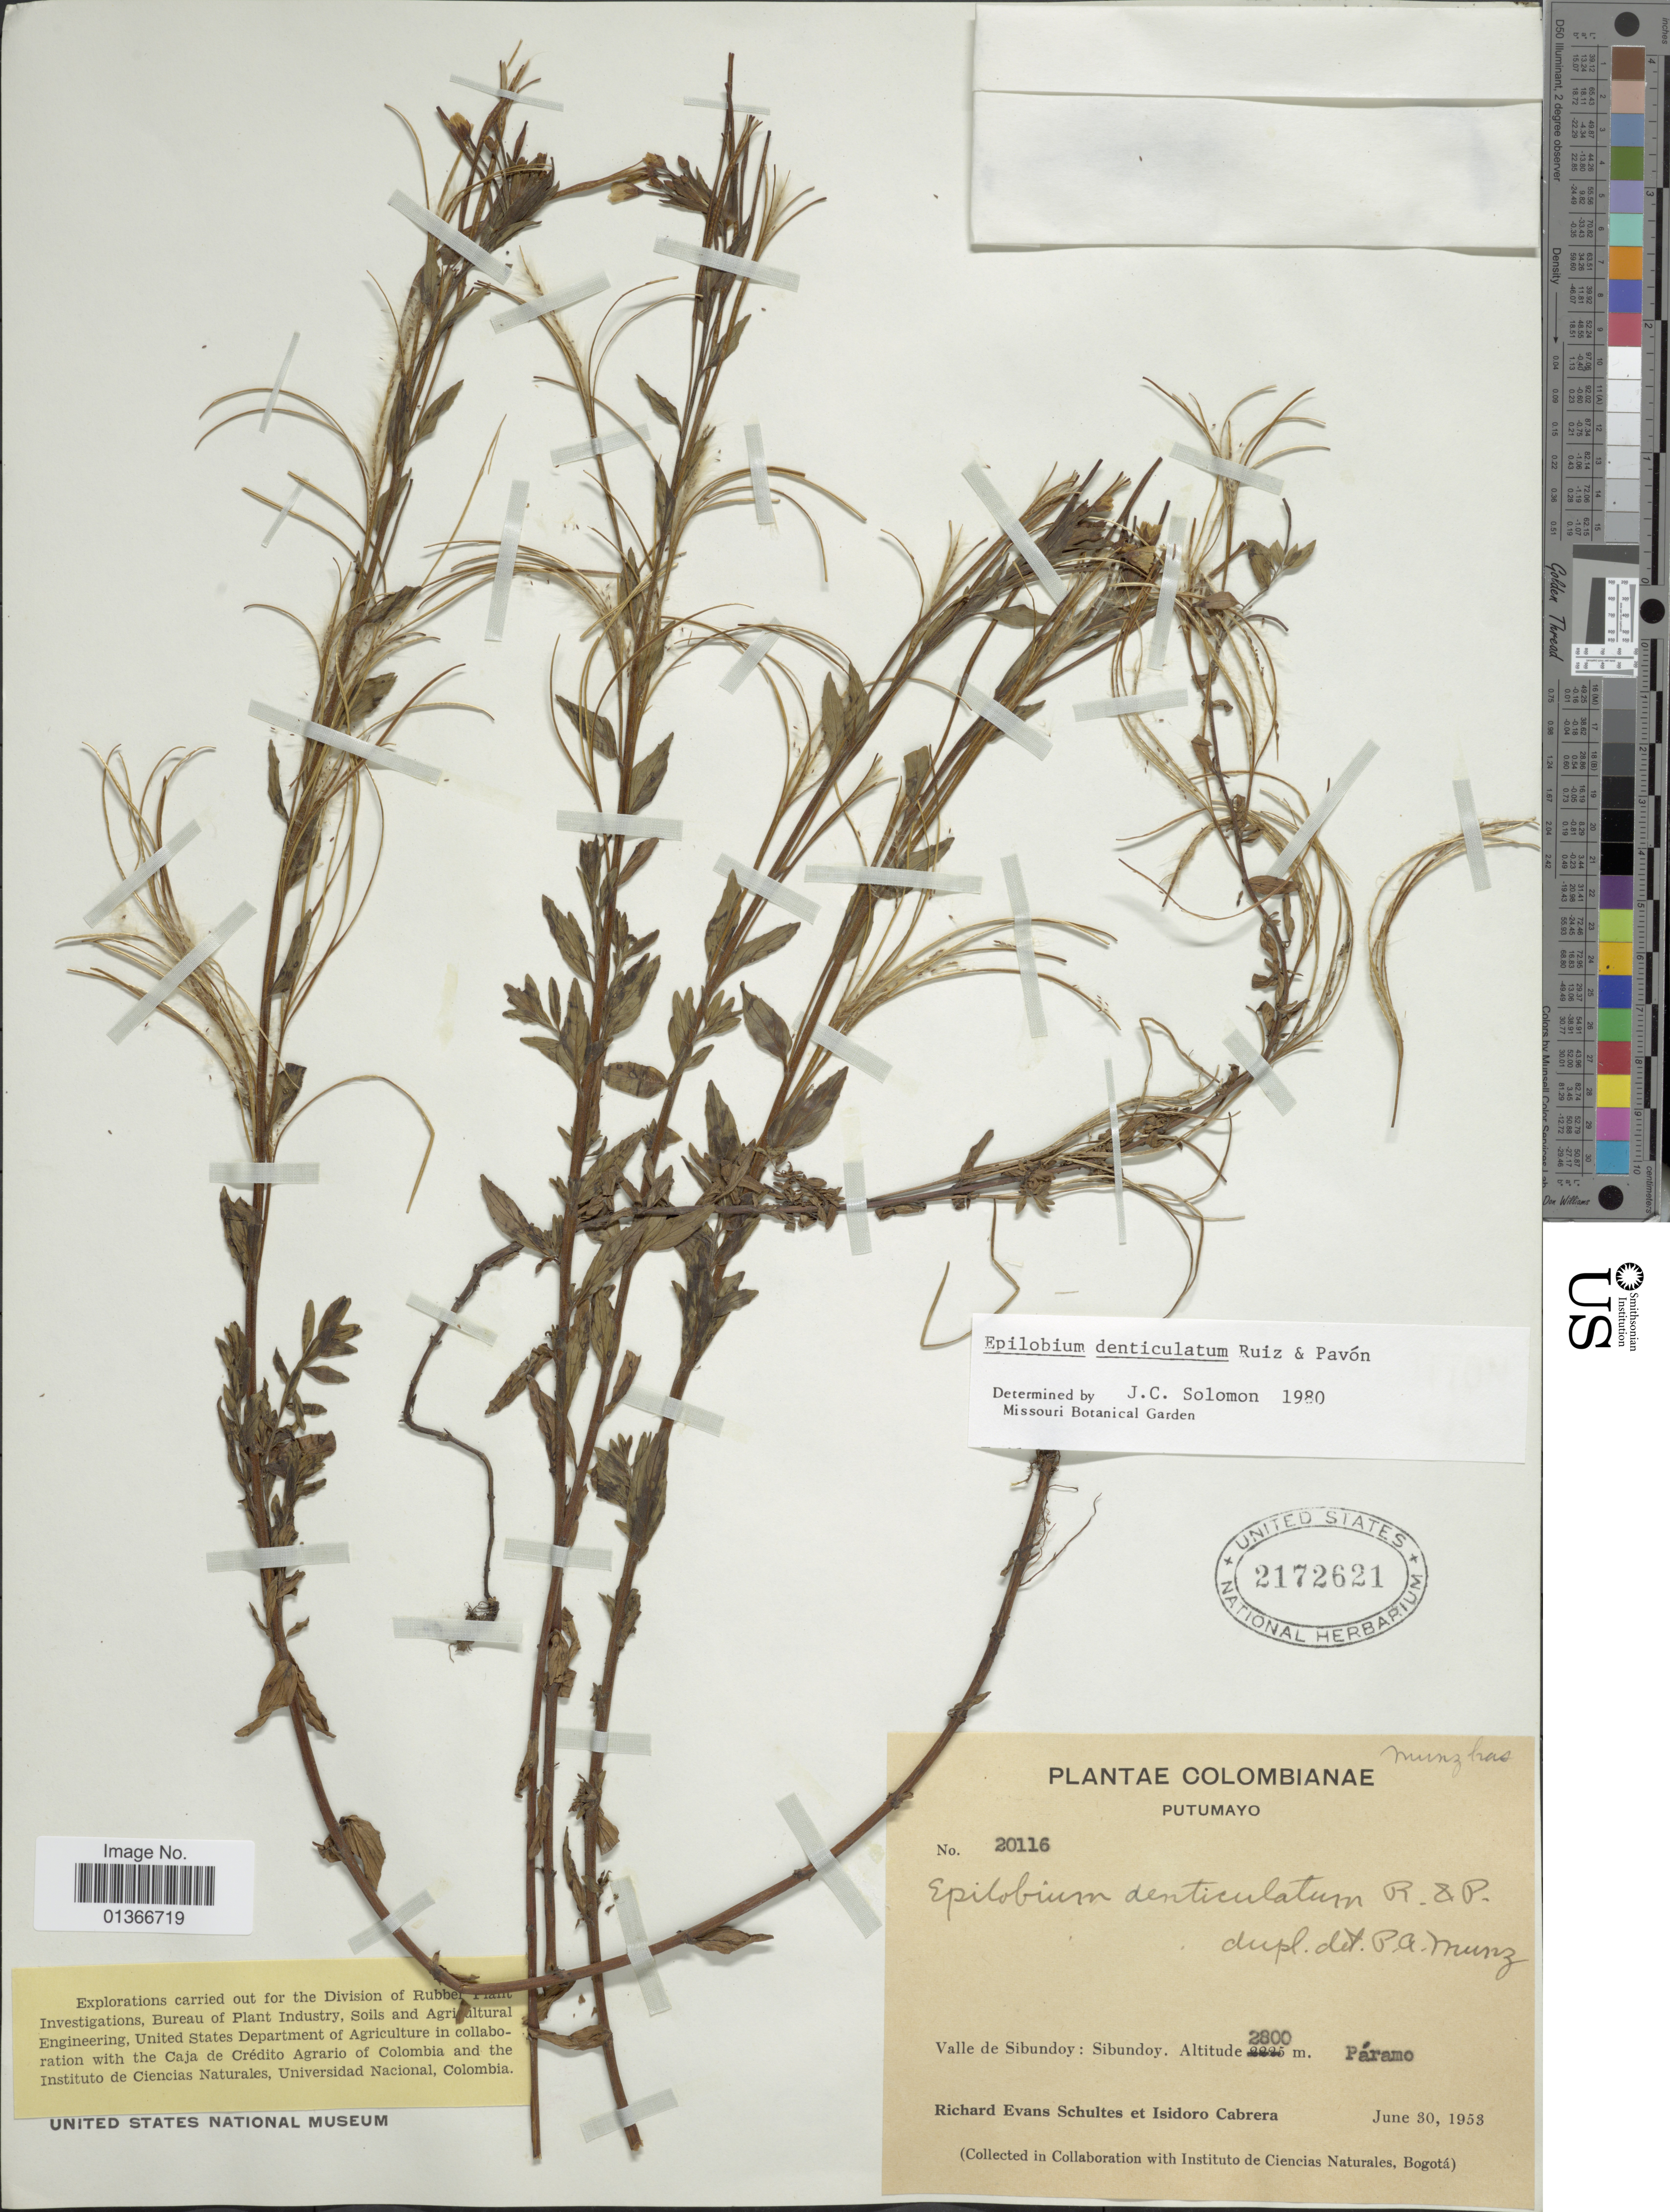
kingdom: Plantae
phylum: Tracheophyta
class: Magnoliopsida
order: Myrtales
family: Onagraceae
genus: Epilobium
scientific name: Epilobium denticulatum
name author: Ruiz & Pav.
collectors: R. E. Schultes & I. Cabrera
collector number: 20116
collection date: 1953-06-30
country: Colombia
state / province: Putumayo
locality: Valle de Sibundoy: Sibundoy. Páramo.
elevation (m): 2800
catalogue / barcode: US 2172621